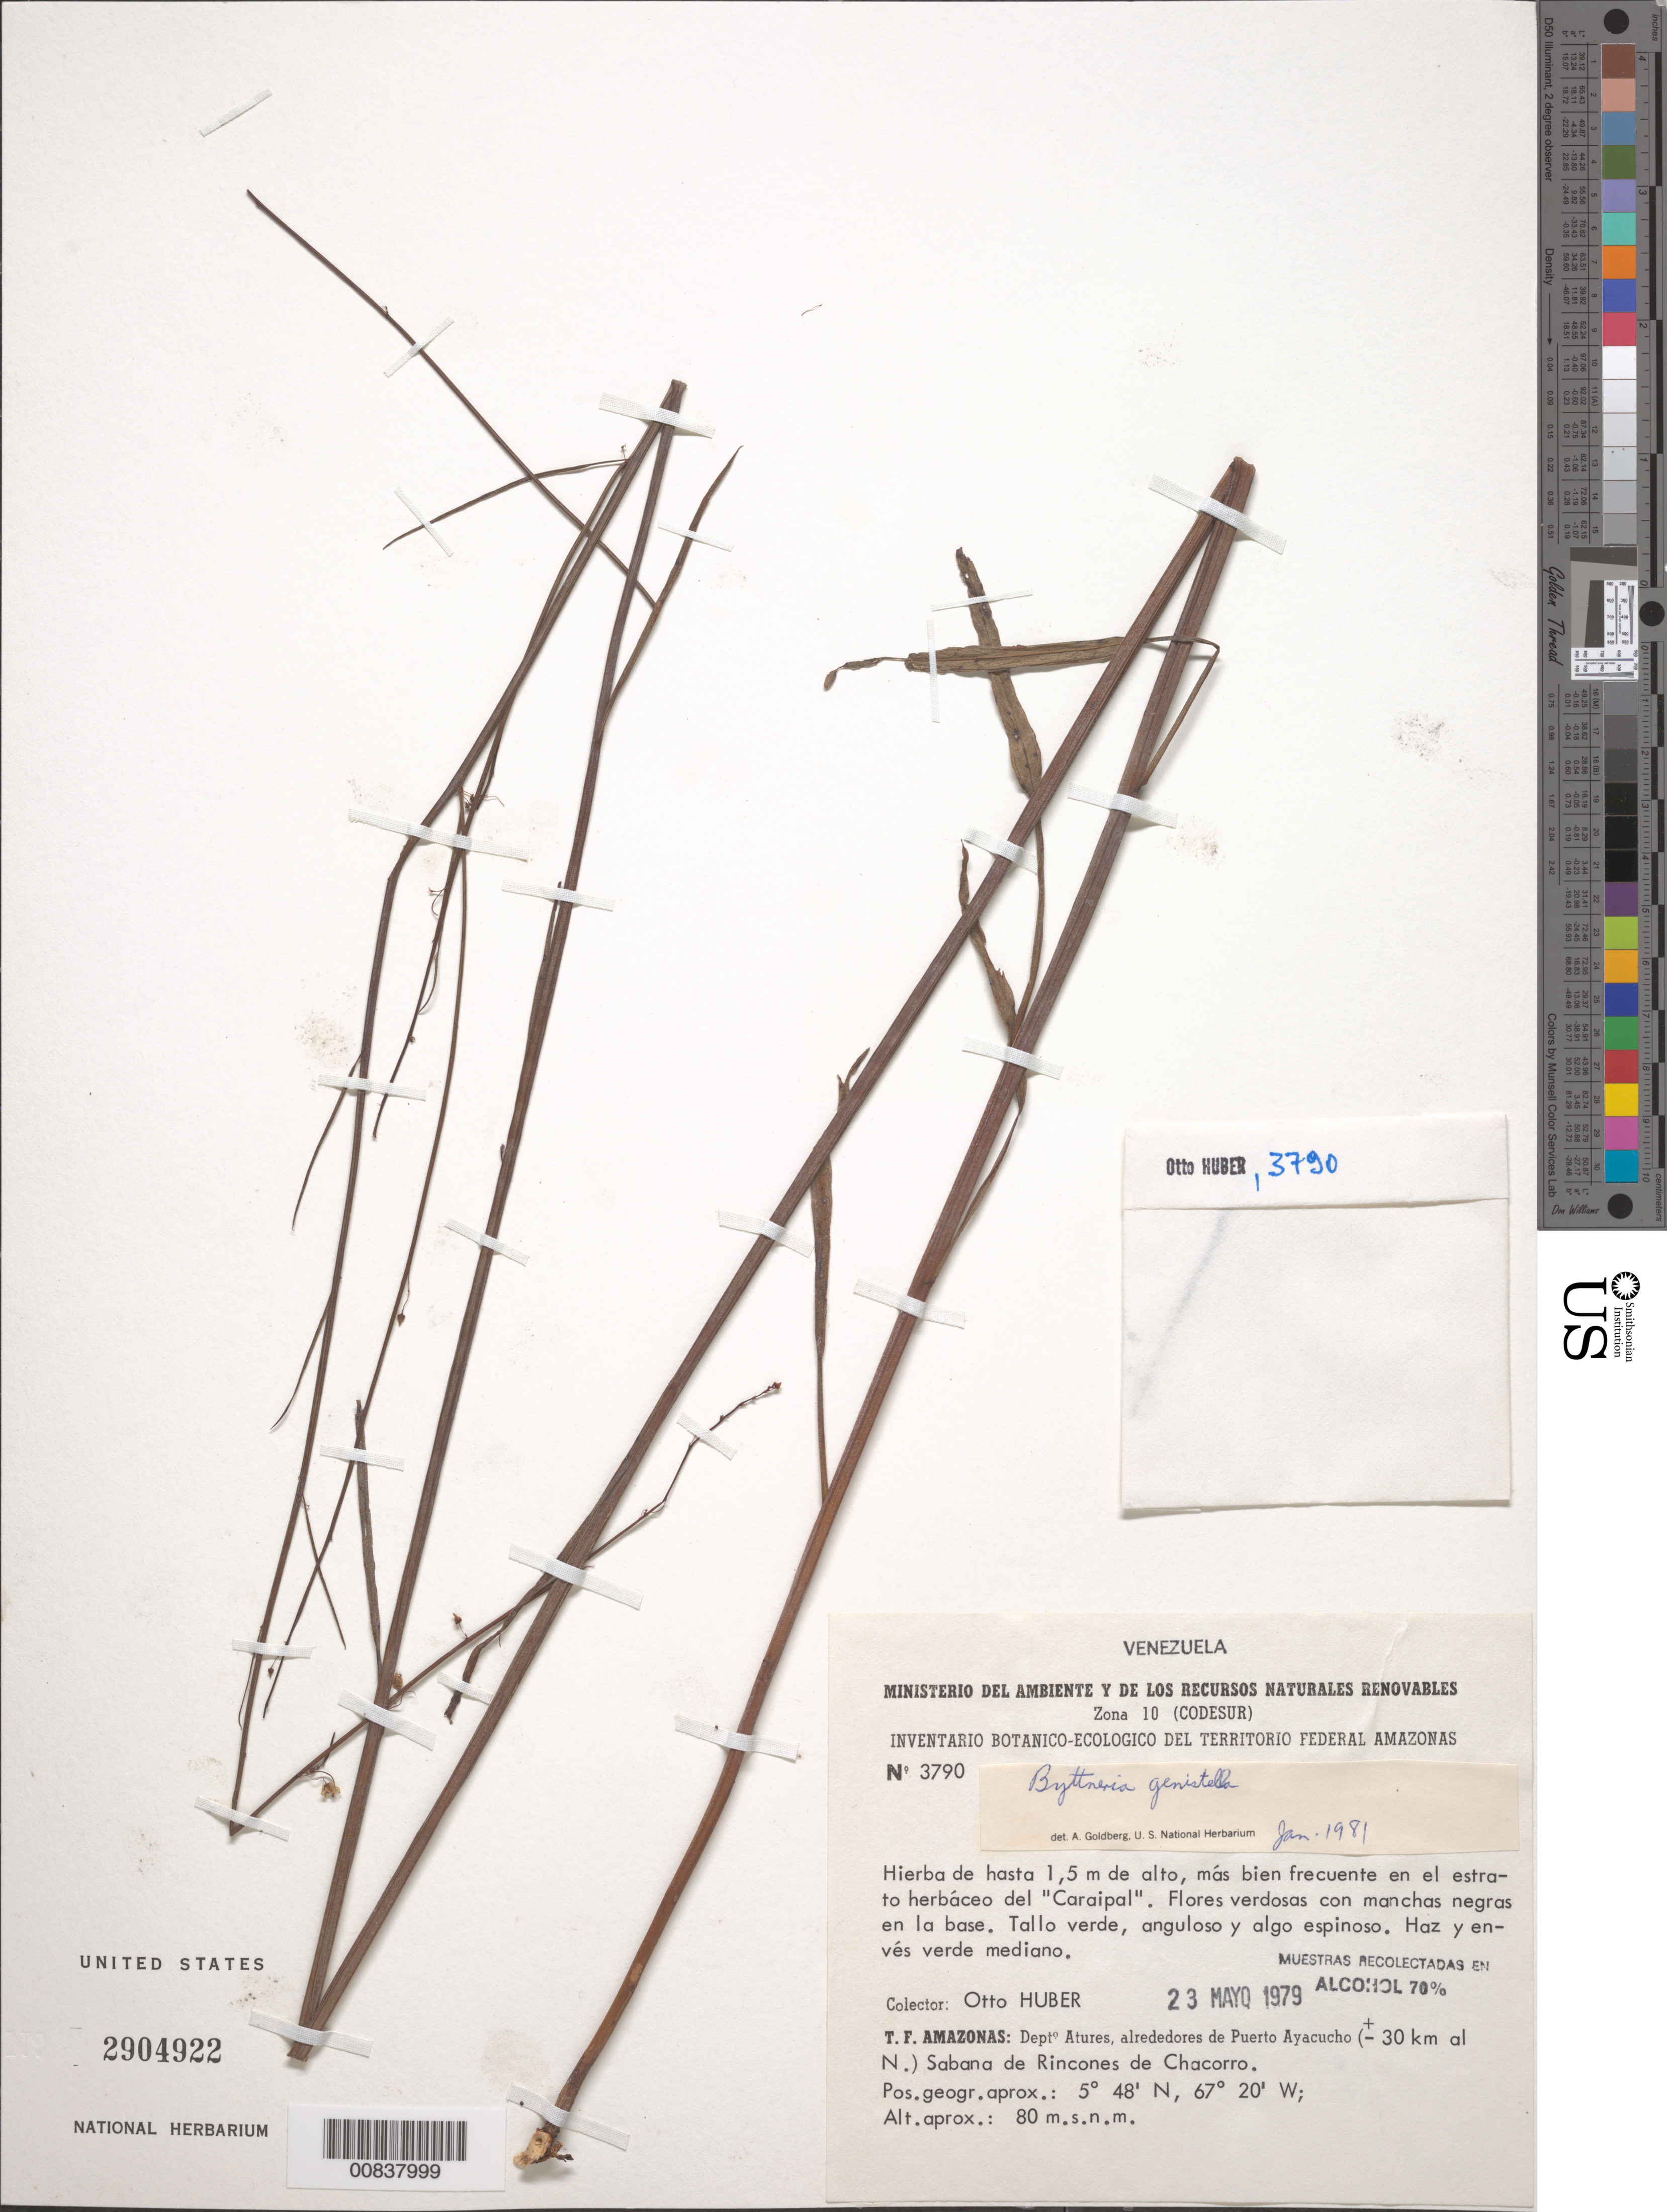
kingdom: Plantae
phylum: Tracheophyta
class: Magnoliopsida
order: Malvales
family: Malvaceae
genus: Byttneria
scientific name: Byttneria genistella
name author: Triana & Planch.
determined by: Goldberg, Aaron, (US), NMNH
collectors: O. Huber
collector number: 3790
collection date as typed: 23-May-79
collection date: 1979-05-23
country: Venezuela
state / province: Amazonas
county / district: Atures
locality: Puerto Ayacucho, ± 30 km N, Rincones de Chacorro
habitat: Estrato herbaceo del "Caraipal"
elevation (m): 80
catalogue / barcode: US 2904922